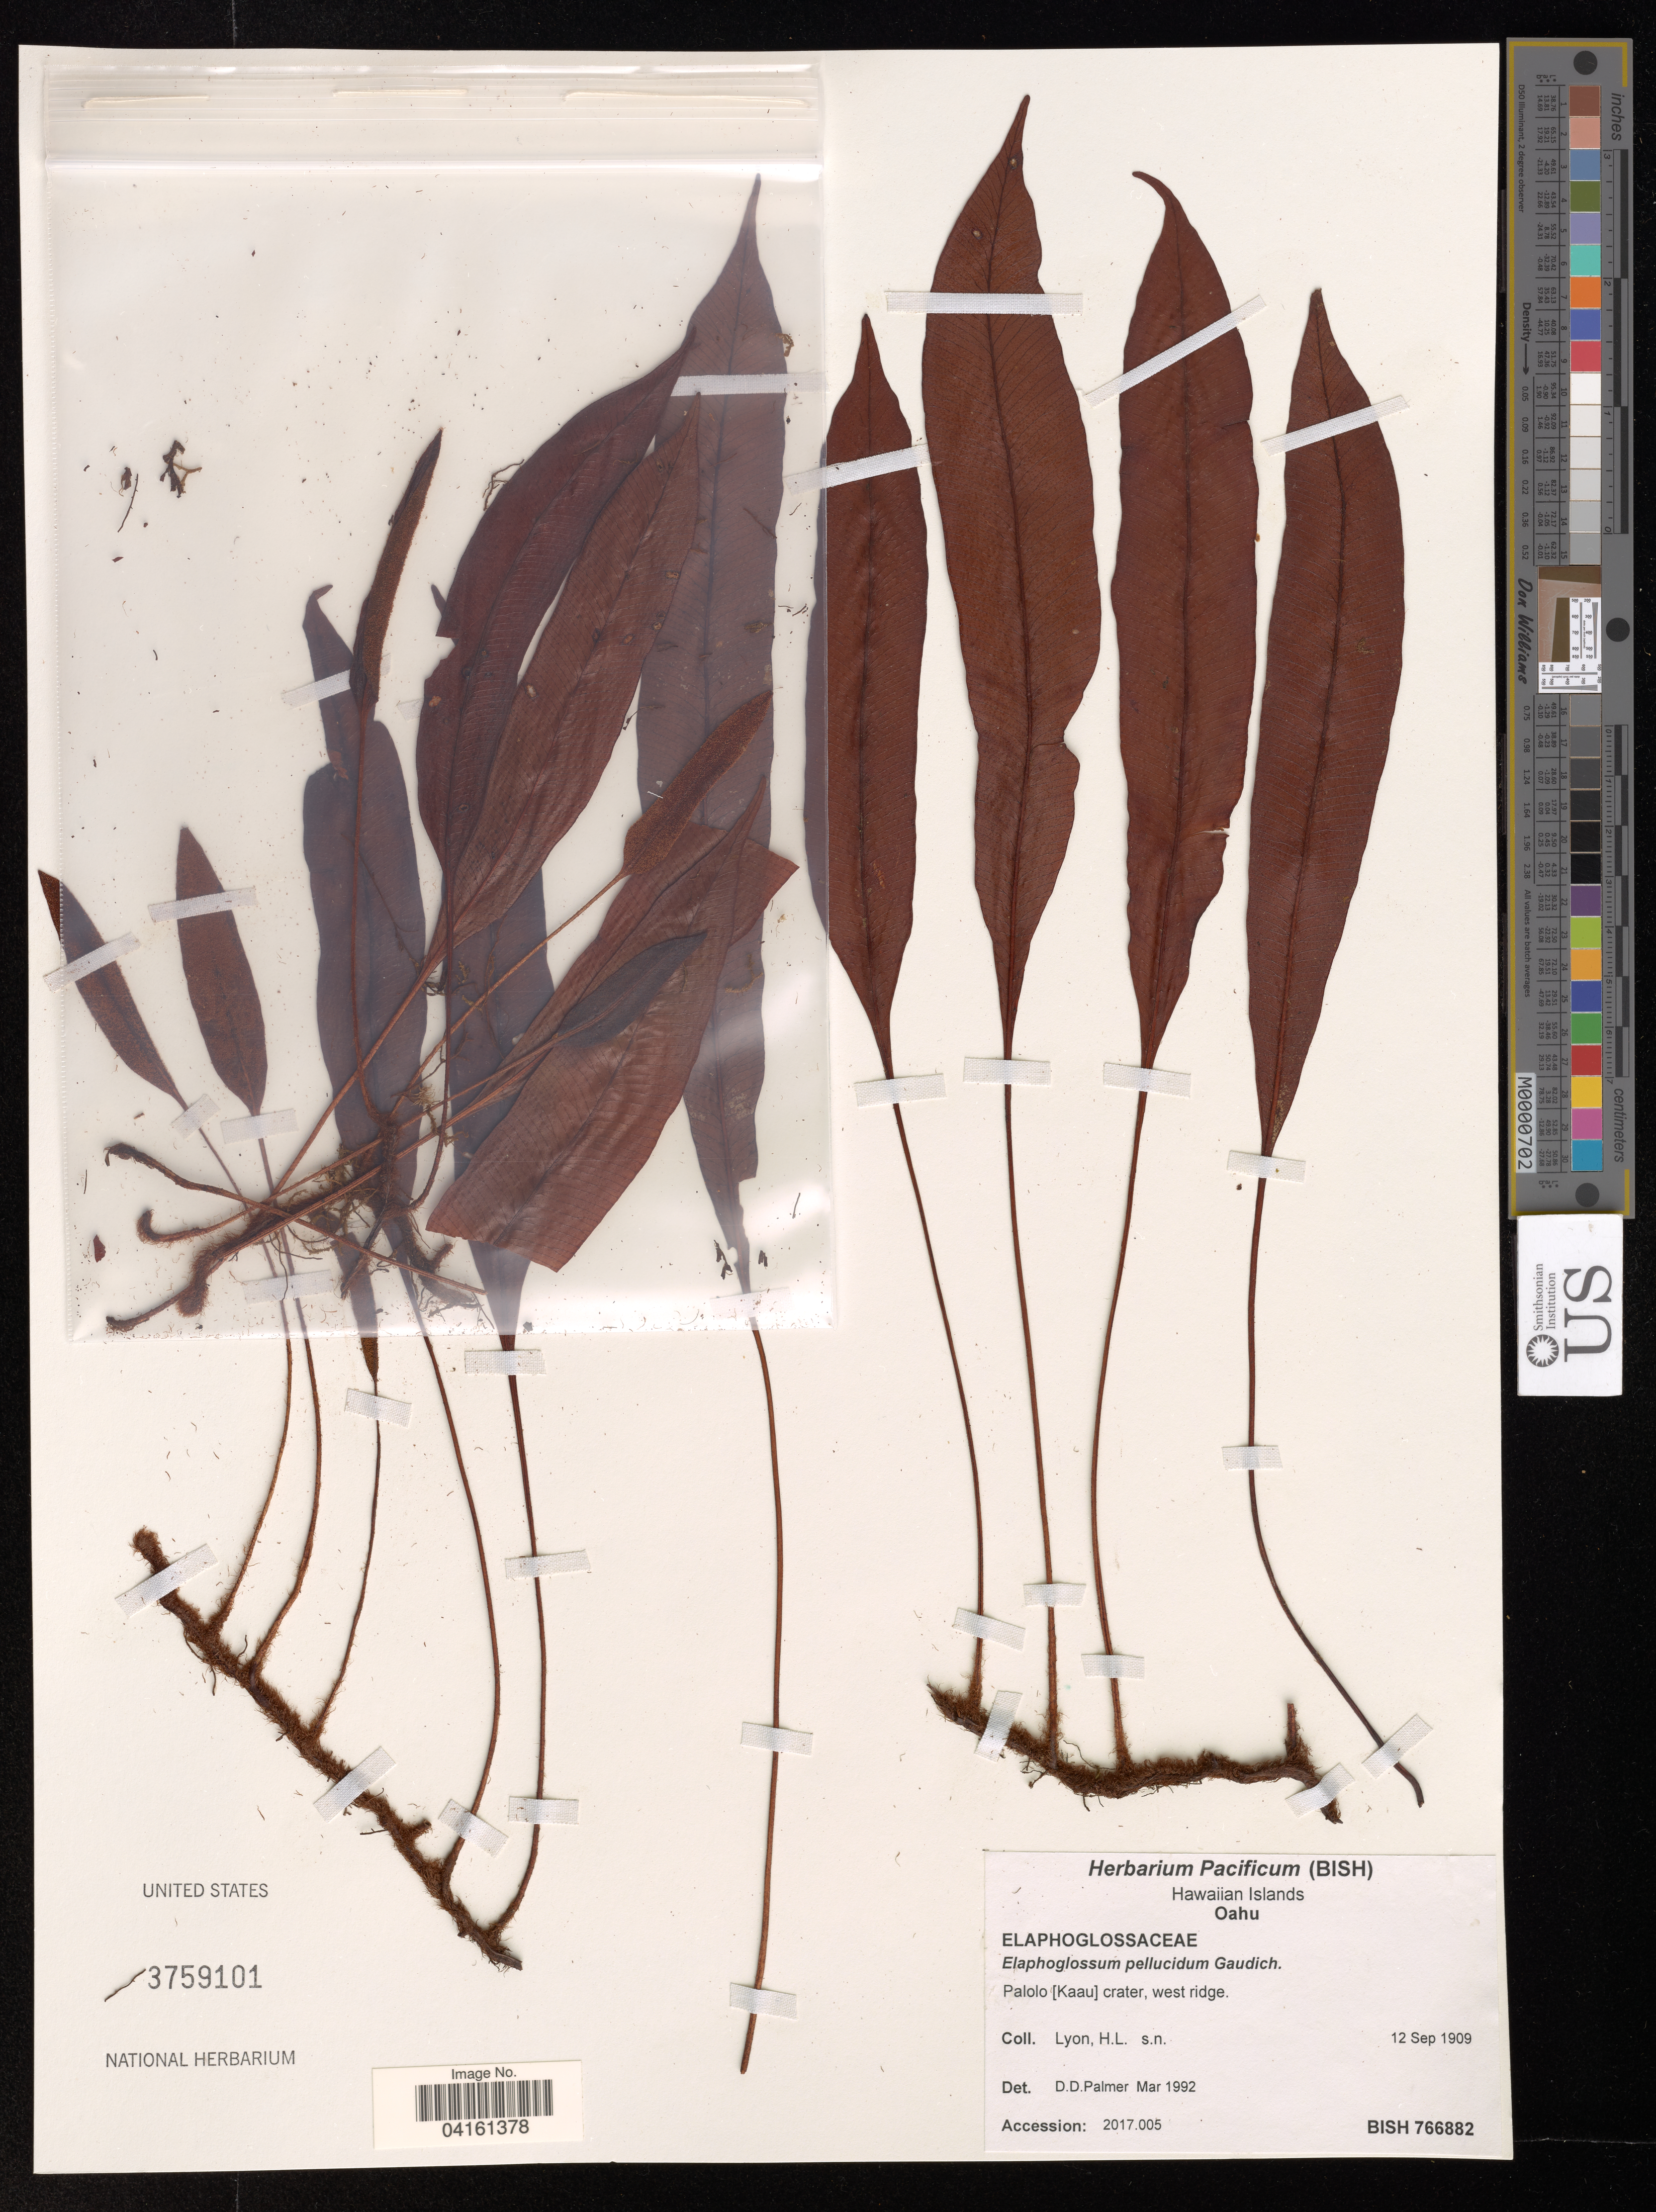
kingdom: Plantae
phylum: Tracheophyta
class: Polypodiopsida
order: Polypodiales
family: Dryopteridaceae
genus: Elaphoglossum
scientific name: Elaphoglossum pellucidum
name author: (Sodiro) C. Chr.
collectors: H. Lyon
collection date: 1909-09-12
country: United States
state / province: Hawaii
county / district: Honolulu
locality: Hawaiian Islands. Oahu. Palolo [Kaau] crater, west ridge.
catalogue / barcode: US 3759101